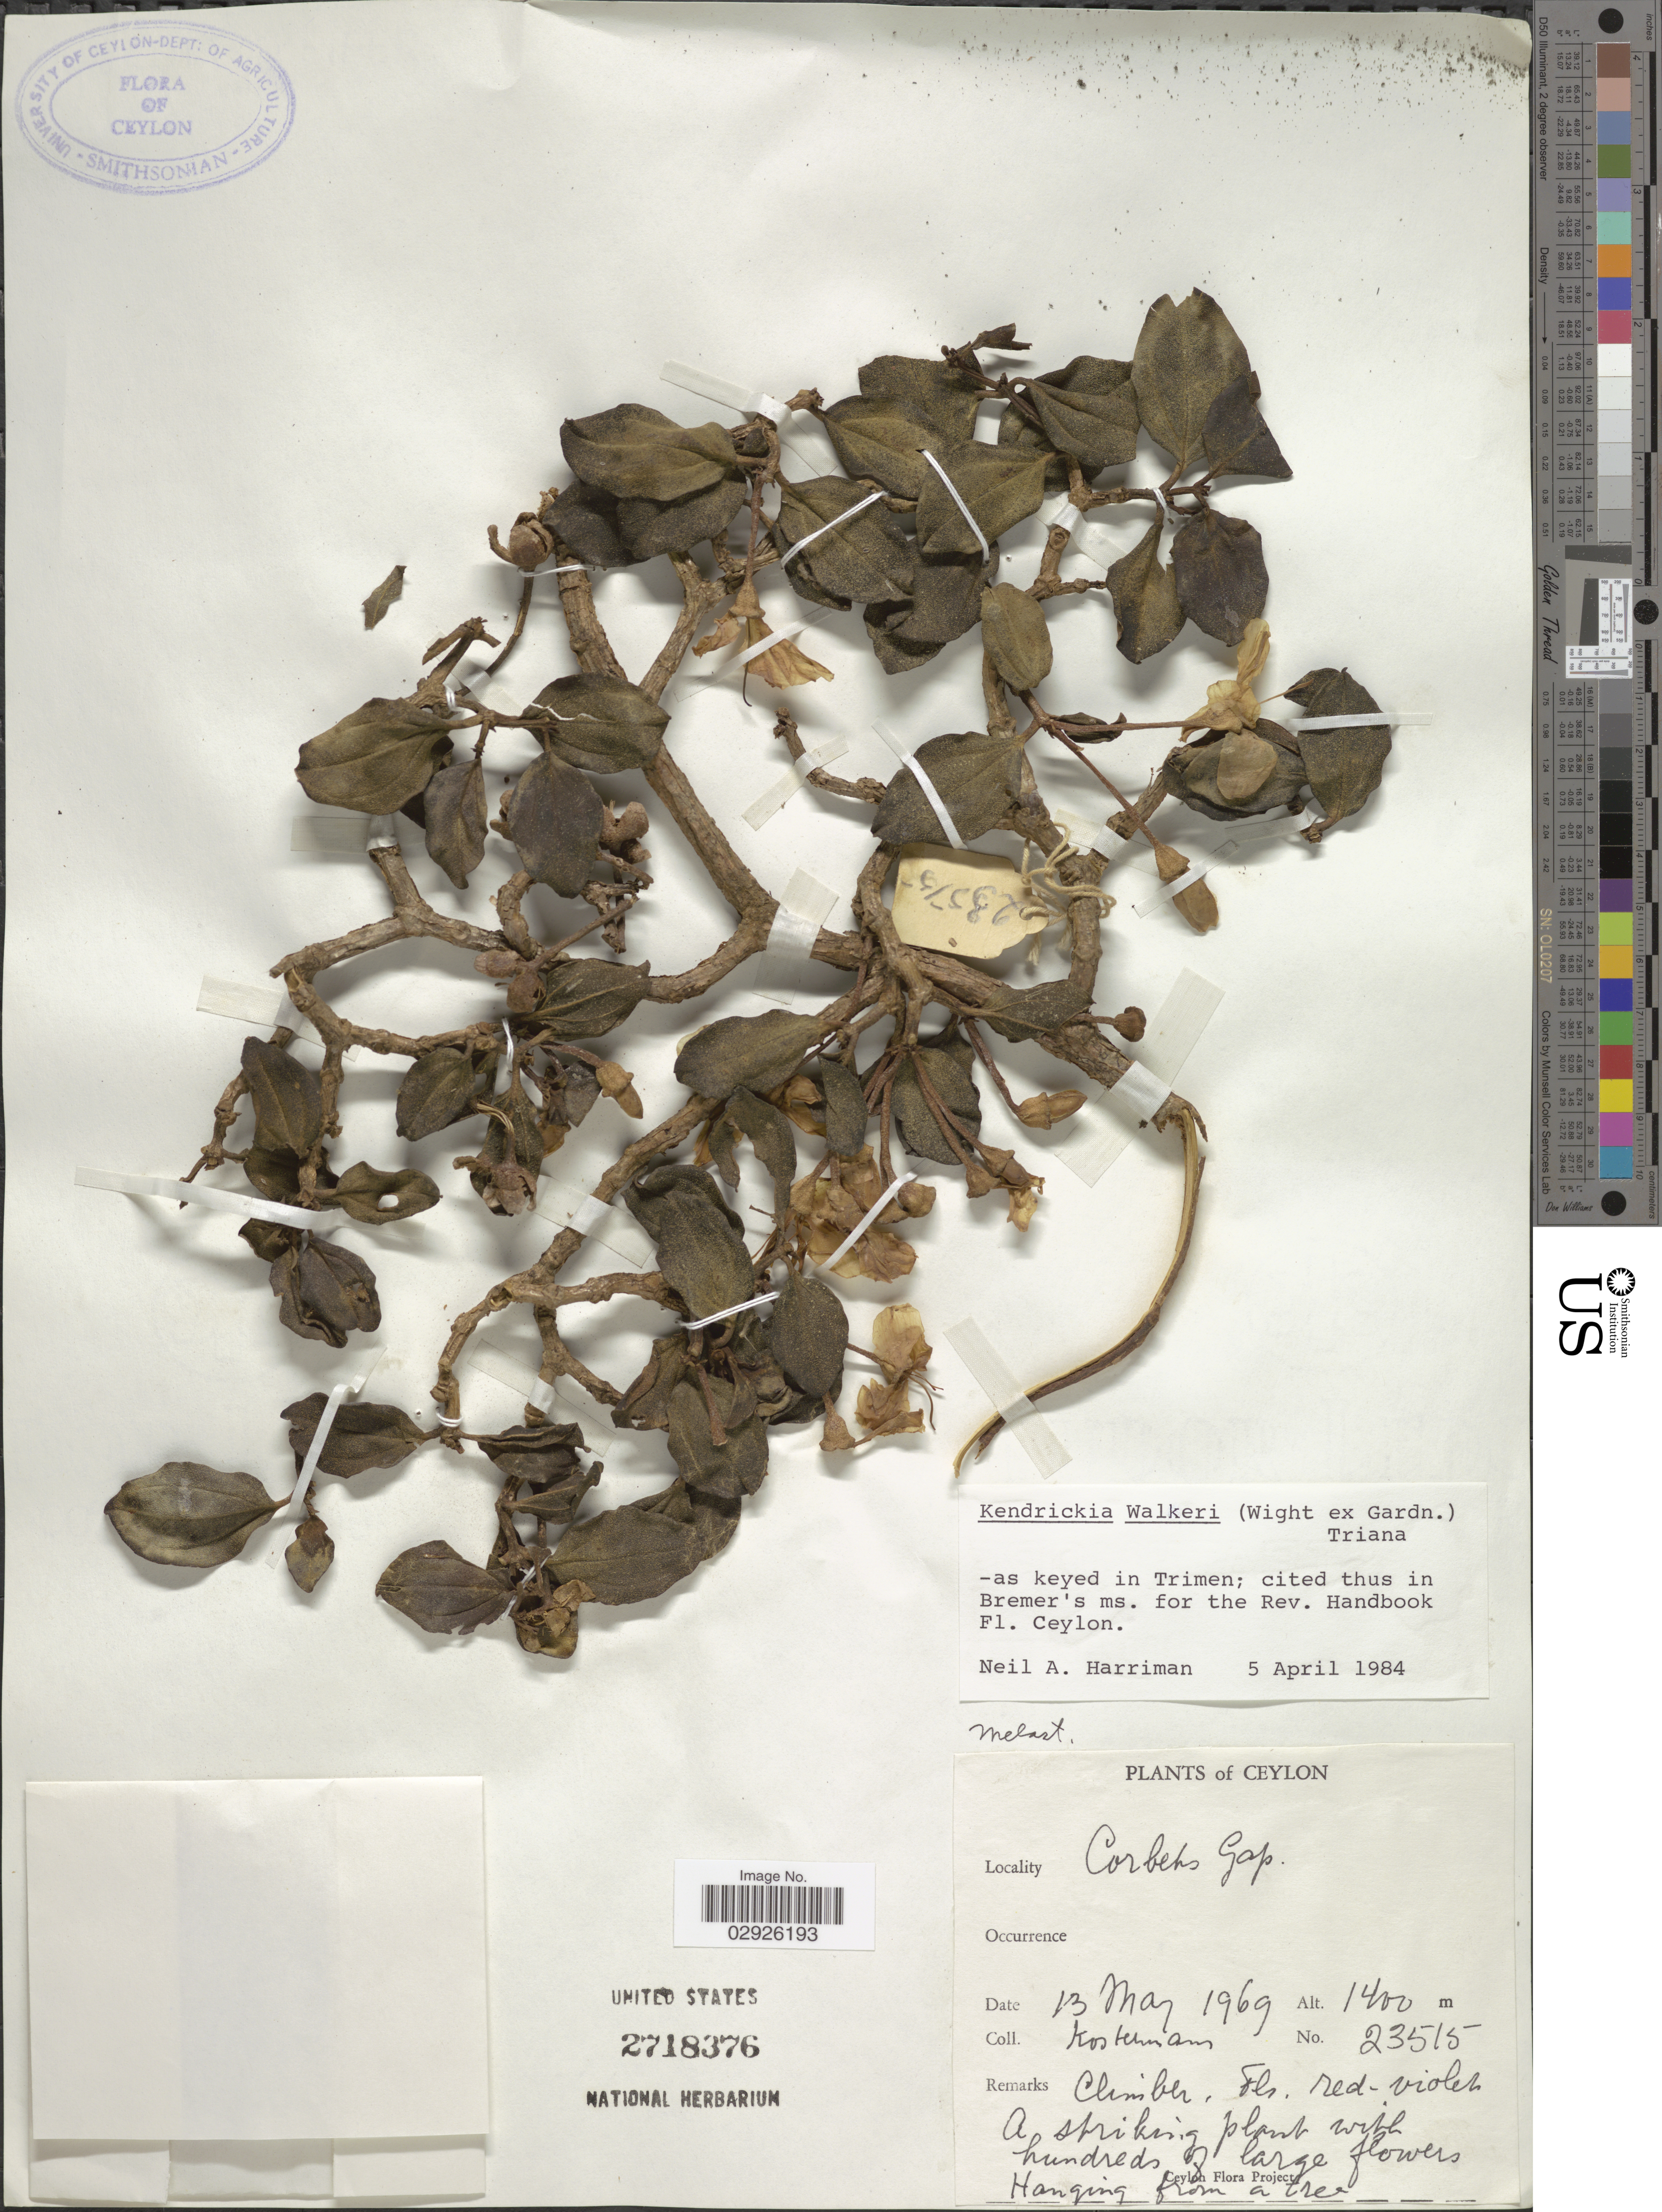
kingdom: Plantae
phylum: Tracheophyta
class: Magnoliopsida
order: Myrtales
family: Melastomataceae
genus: Kendrickia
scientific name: Kendrickia walkeri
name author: Hook. f.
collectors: Kostermans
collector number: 23515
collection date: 1969-05-13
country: Sri Lanka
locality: Ceylon. Corbets Gap.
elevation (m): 1400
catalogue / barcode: US 2718376